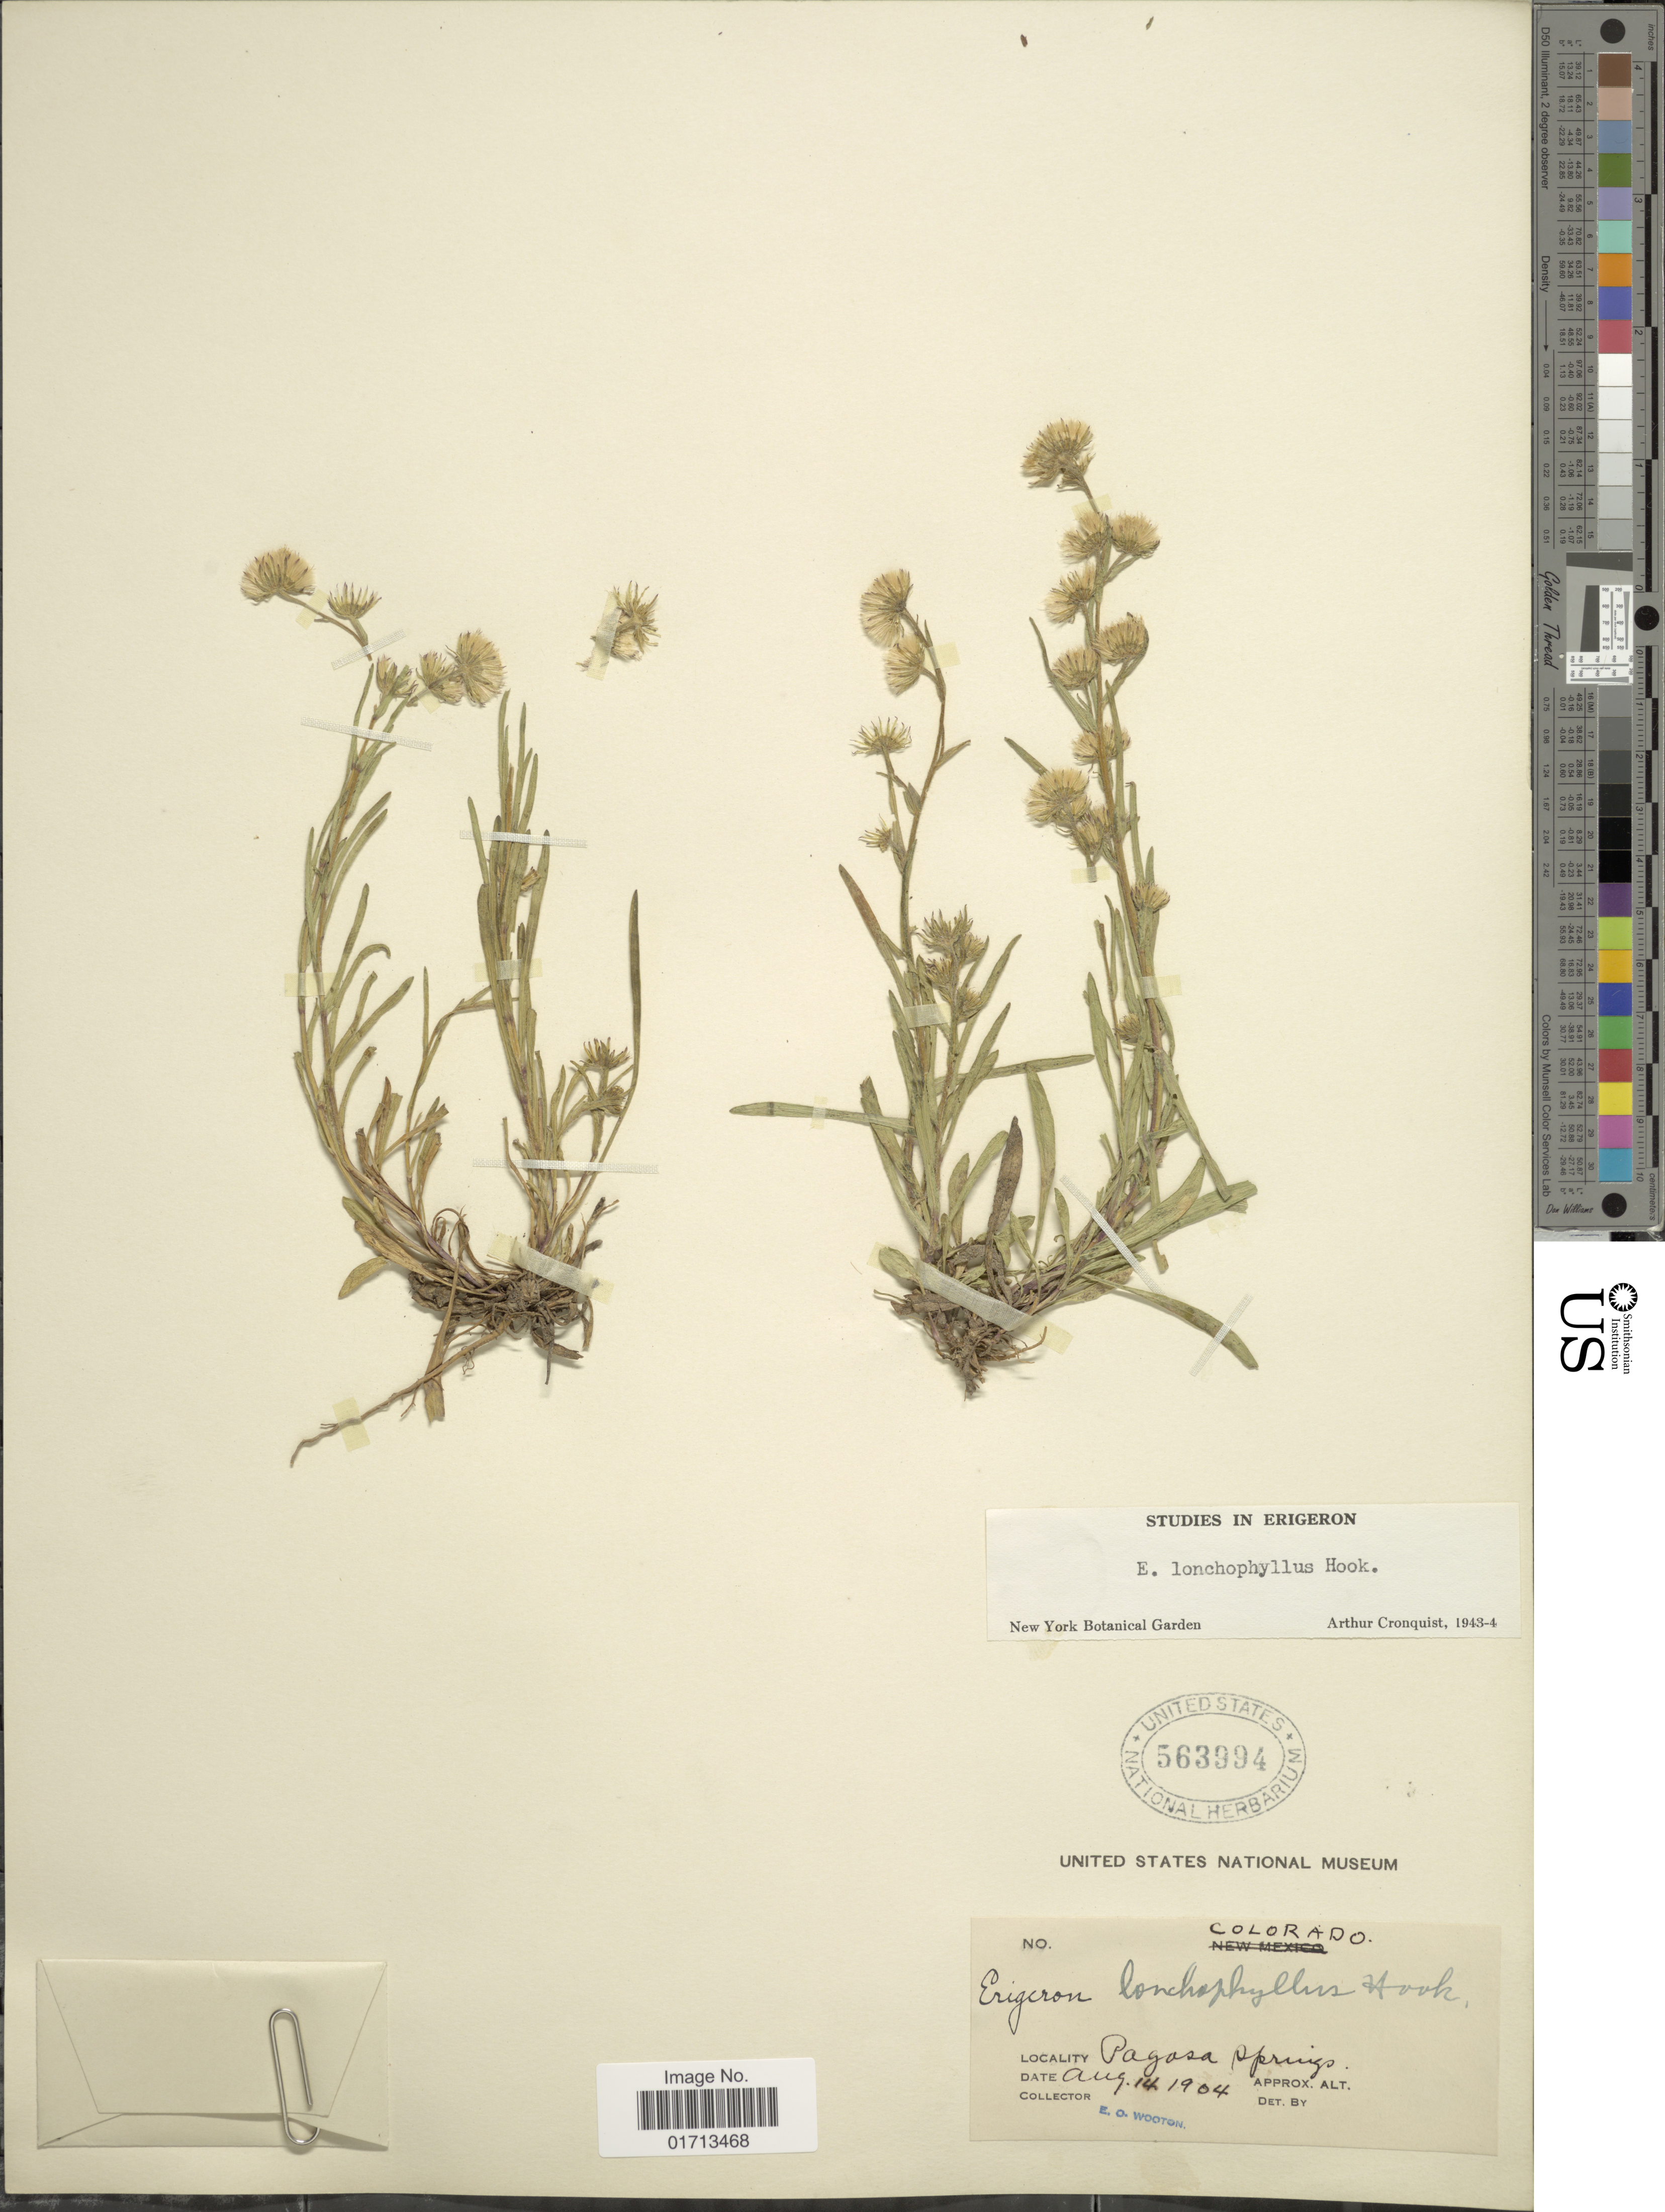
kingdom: Plantae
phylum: Tracheophyta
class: Magnoliopsida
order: Asterales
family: Asteraceae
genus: Erigeron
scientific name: Erigeron lonchophyllus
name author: Hook.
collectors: E. O. Wooton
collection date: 1904-08-14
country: United States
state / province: Colorado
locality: Pagosa Springs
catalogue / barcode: US 563994